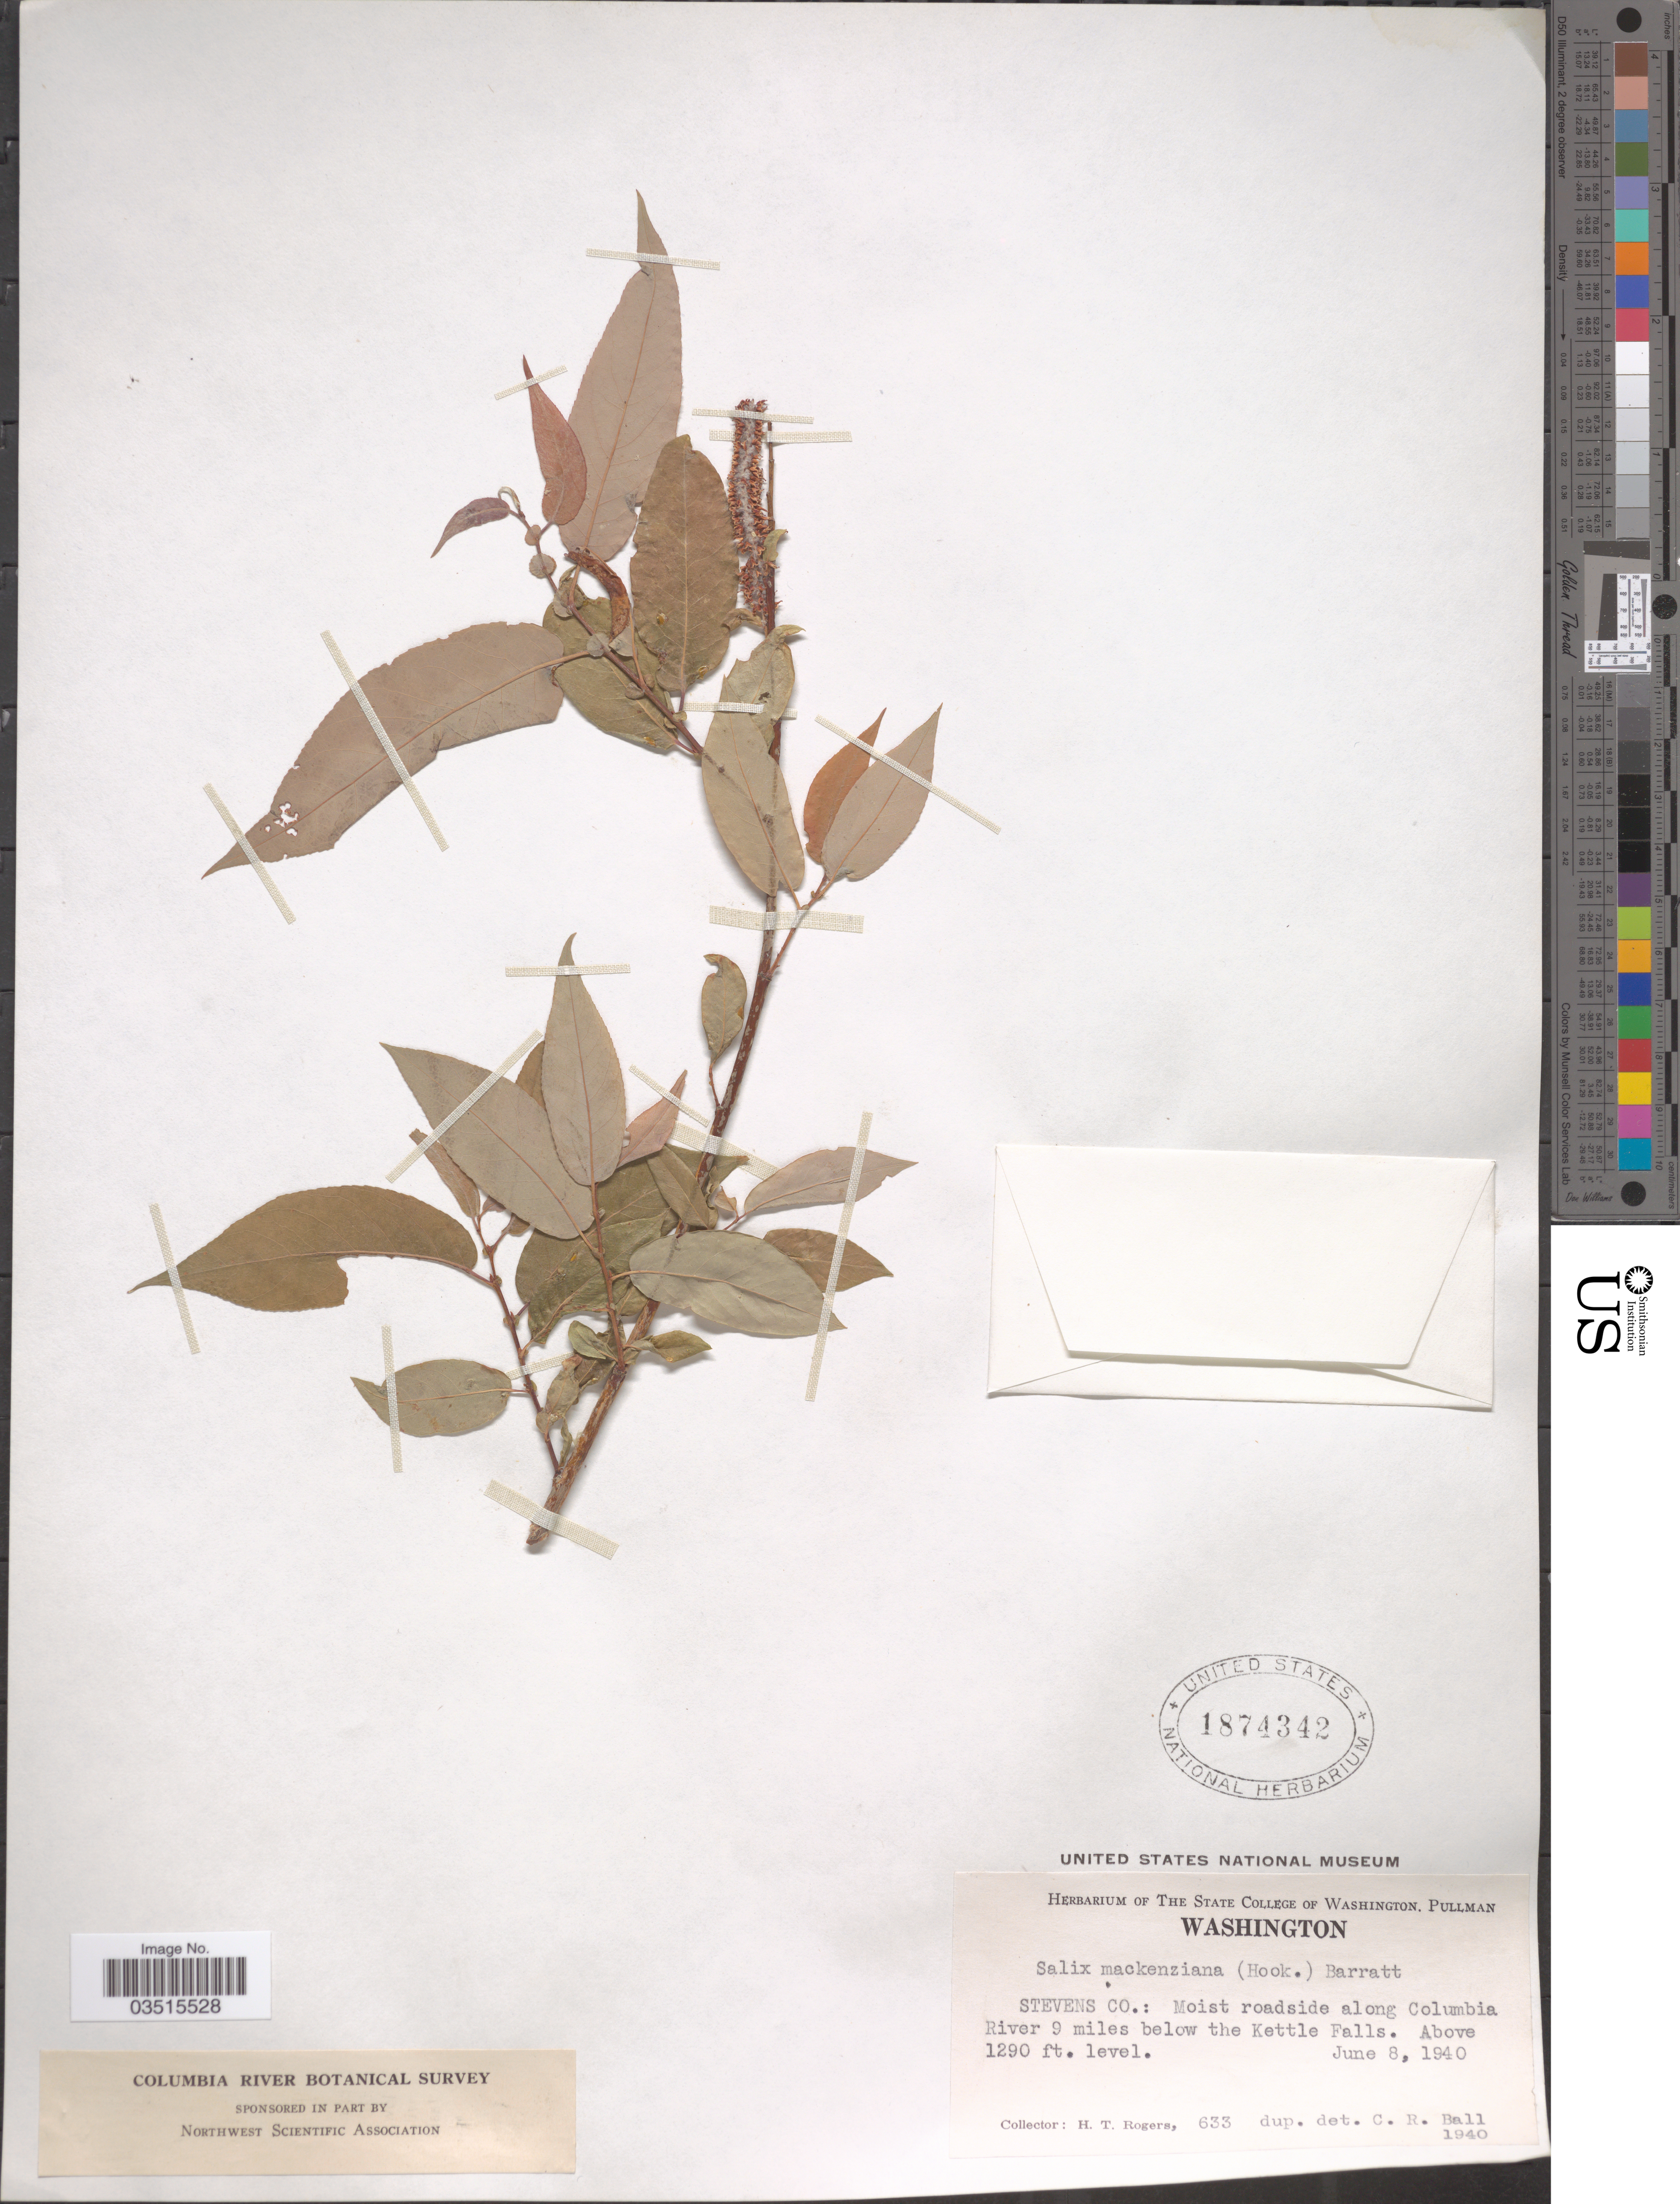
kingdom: Plantae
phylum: Tracheophyta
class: Magnoliopsida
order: Malpighiales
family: Salicaceae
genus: Salix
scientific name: Salix mackenziana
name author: (Hook.) Barratt ex Hook.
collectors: H. Rogers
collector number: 633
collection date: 1940-06-08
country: United States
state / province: Washington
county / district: Stevens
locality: Stevens Co.: Moist roadside along Columbia River 9 miles below the Kettle Falls.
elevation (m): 393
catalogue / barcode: US 1874342